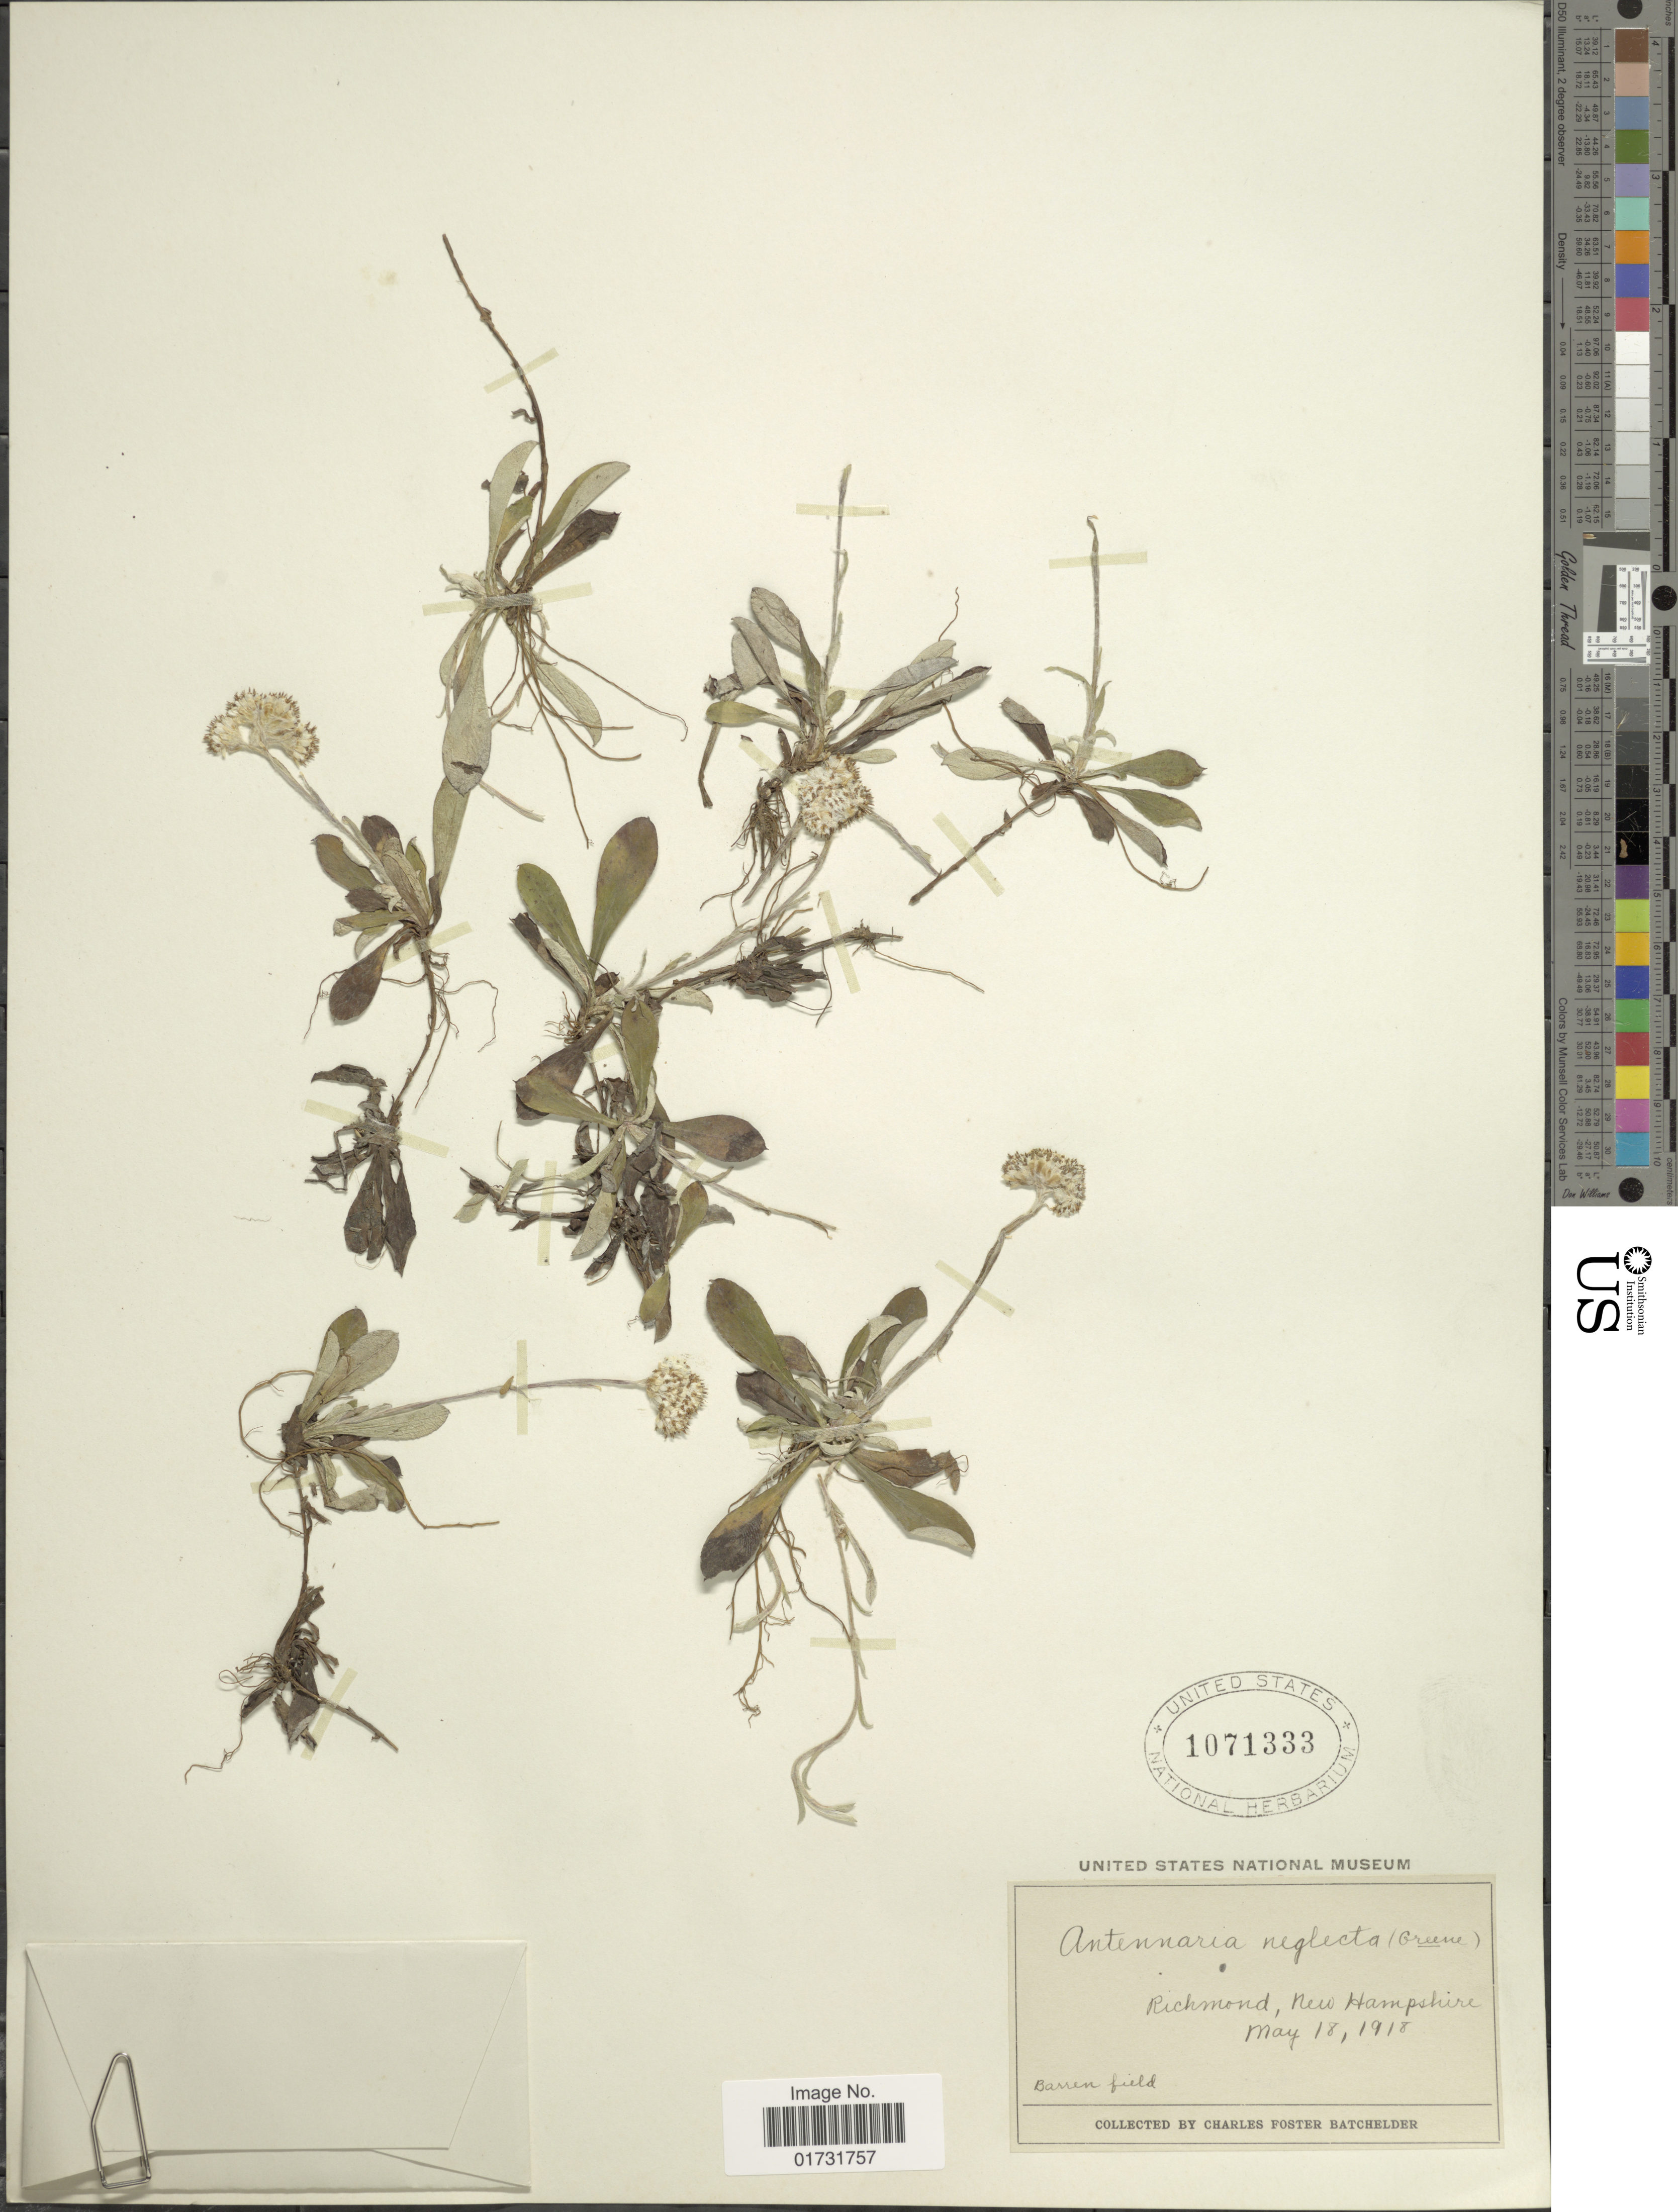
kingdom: Plantae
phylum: Tracheophyta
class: Magnoliopsida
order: Asterales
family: Asteraceae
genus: Antennaria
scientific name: Antennaria neglecta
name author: Greene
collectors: C. Batchelder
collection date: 1918-05-18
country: United States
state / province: New Hampshire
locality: Richmond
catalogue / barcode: US 1071333